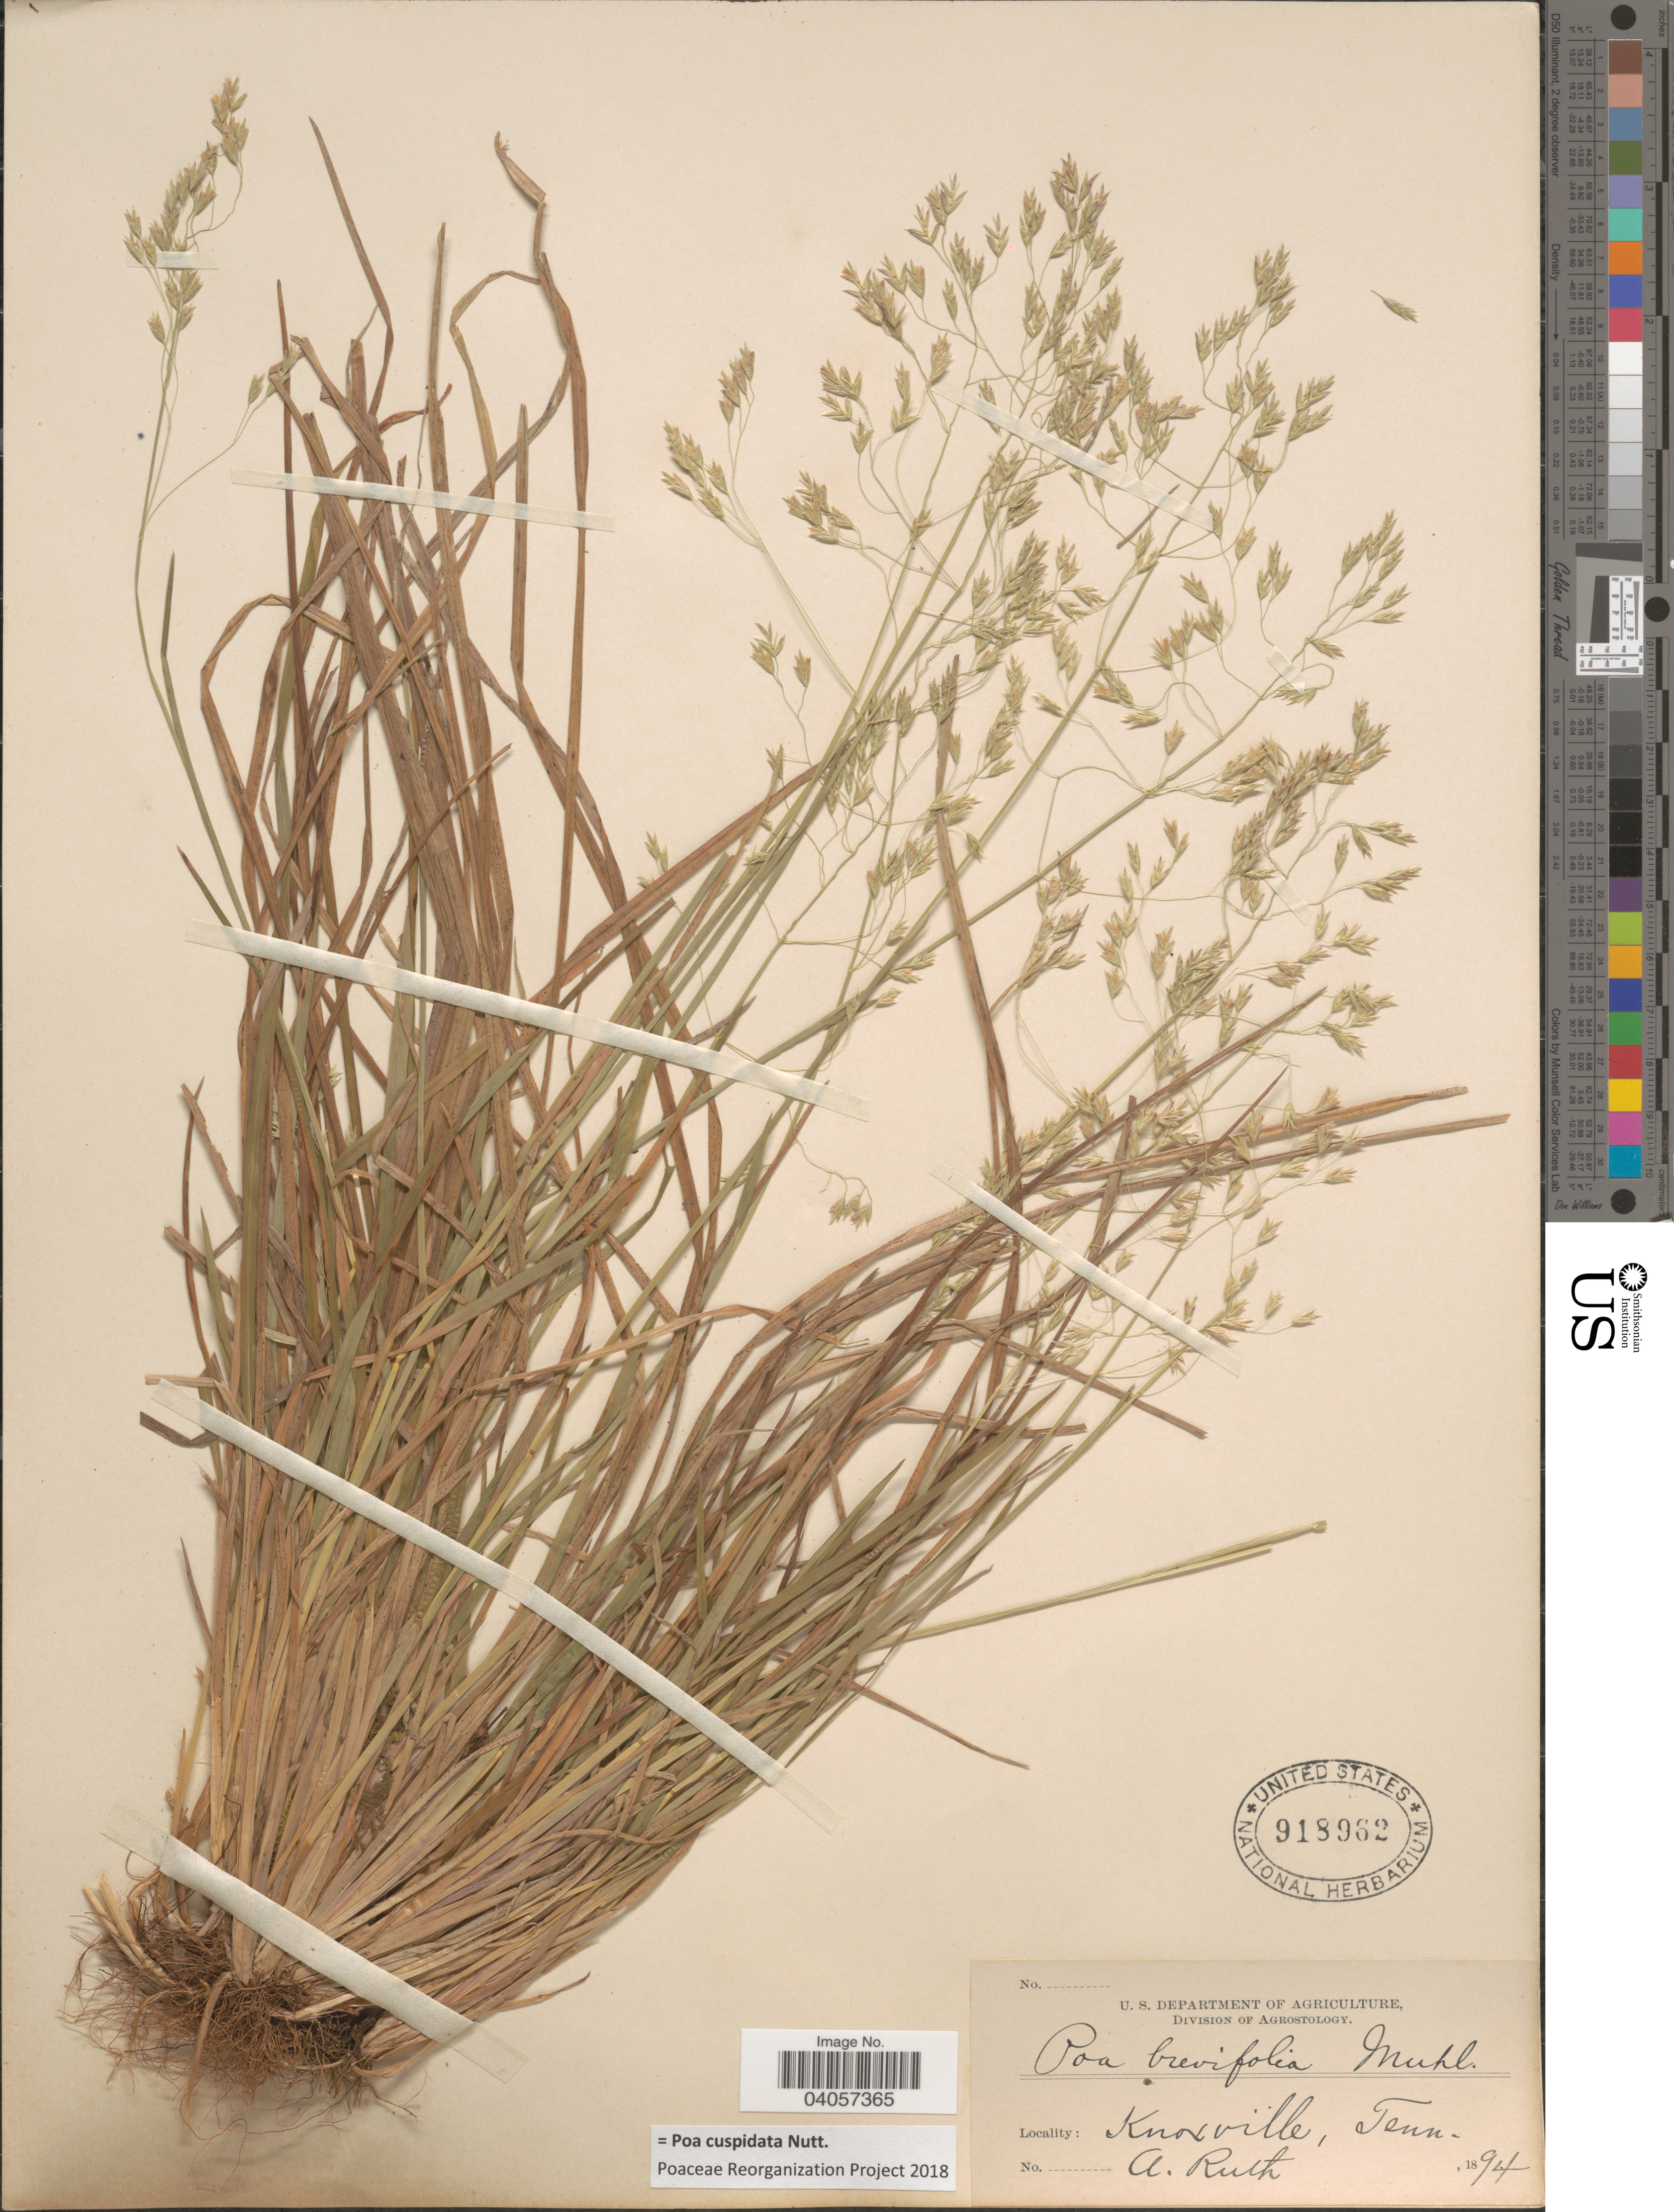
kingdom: Plantae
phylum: Tracheophyta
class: Liliopsida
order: Poales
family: Poaceae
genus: Poa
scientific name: Poa cuspidata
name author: Nutt.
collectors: A. Ruth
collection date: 1894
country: United States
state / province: Tennessee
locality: Knoxville.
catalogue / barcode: US 918962